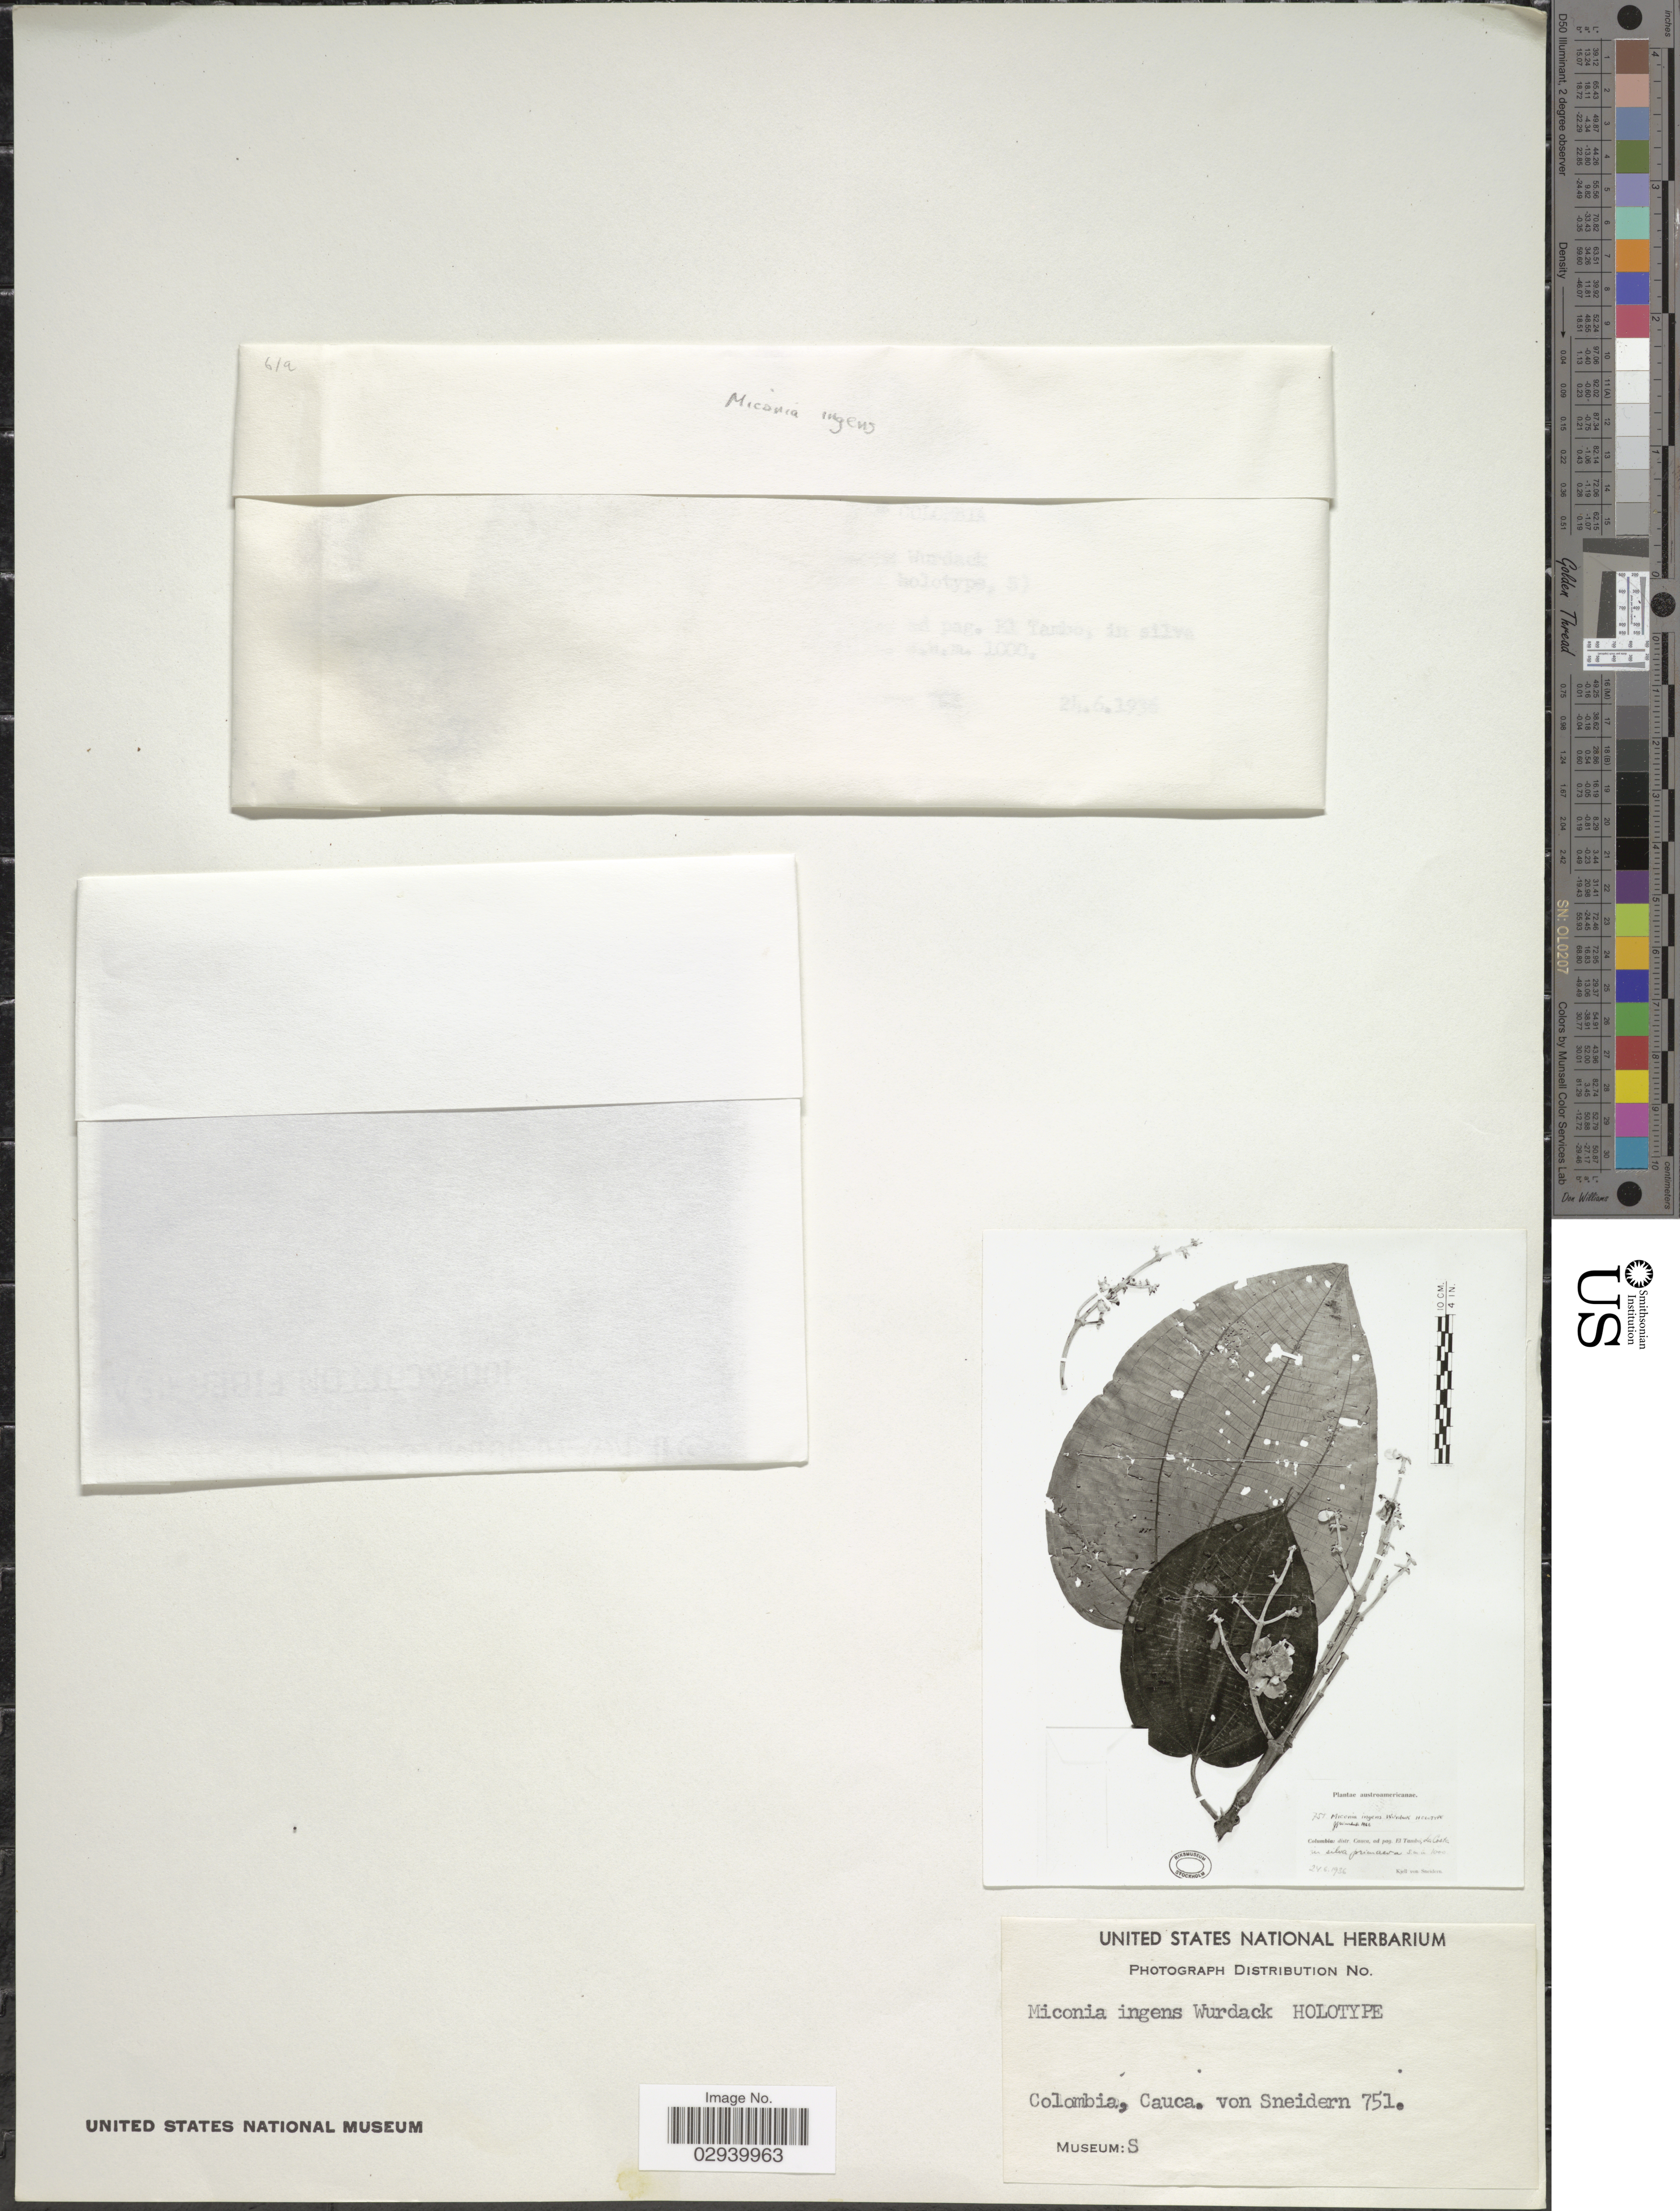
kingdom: Plantae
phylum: Tracheophyta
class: Magnoliopsida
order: Myrtales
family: Melastomataceae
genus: Miconia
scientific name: Miconia ingens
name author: Wurdack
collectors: K. von Sneidern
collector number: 751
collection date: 1936-06-14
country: Colombia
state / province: Cauca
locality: ad pag. El Tambo, La Coste, in silva primaeva S